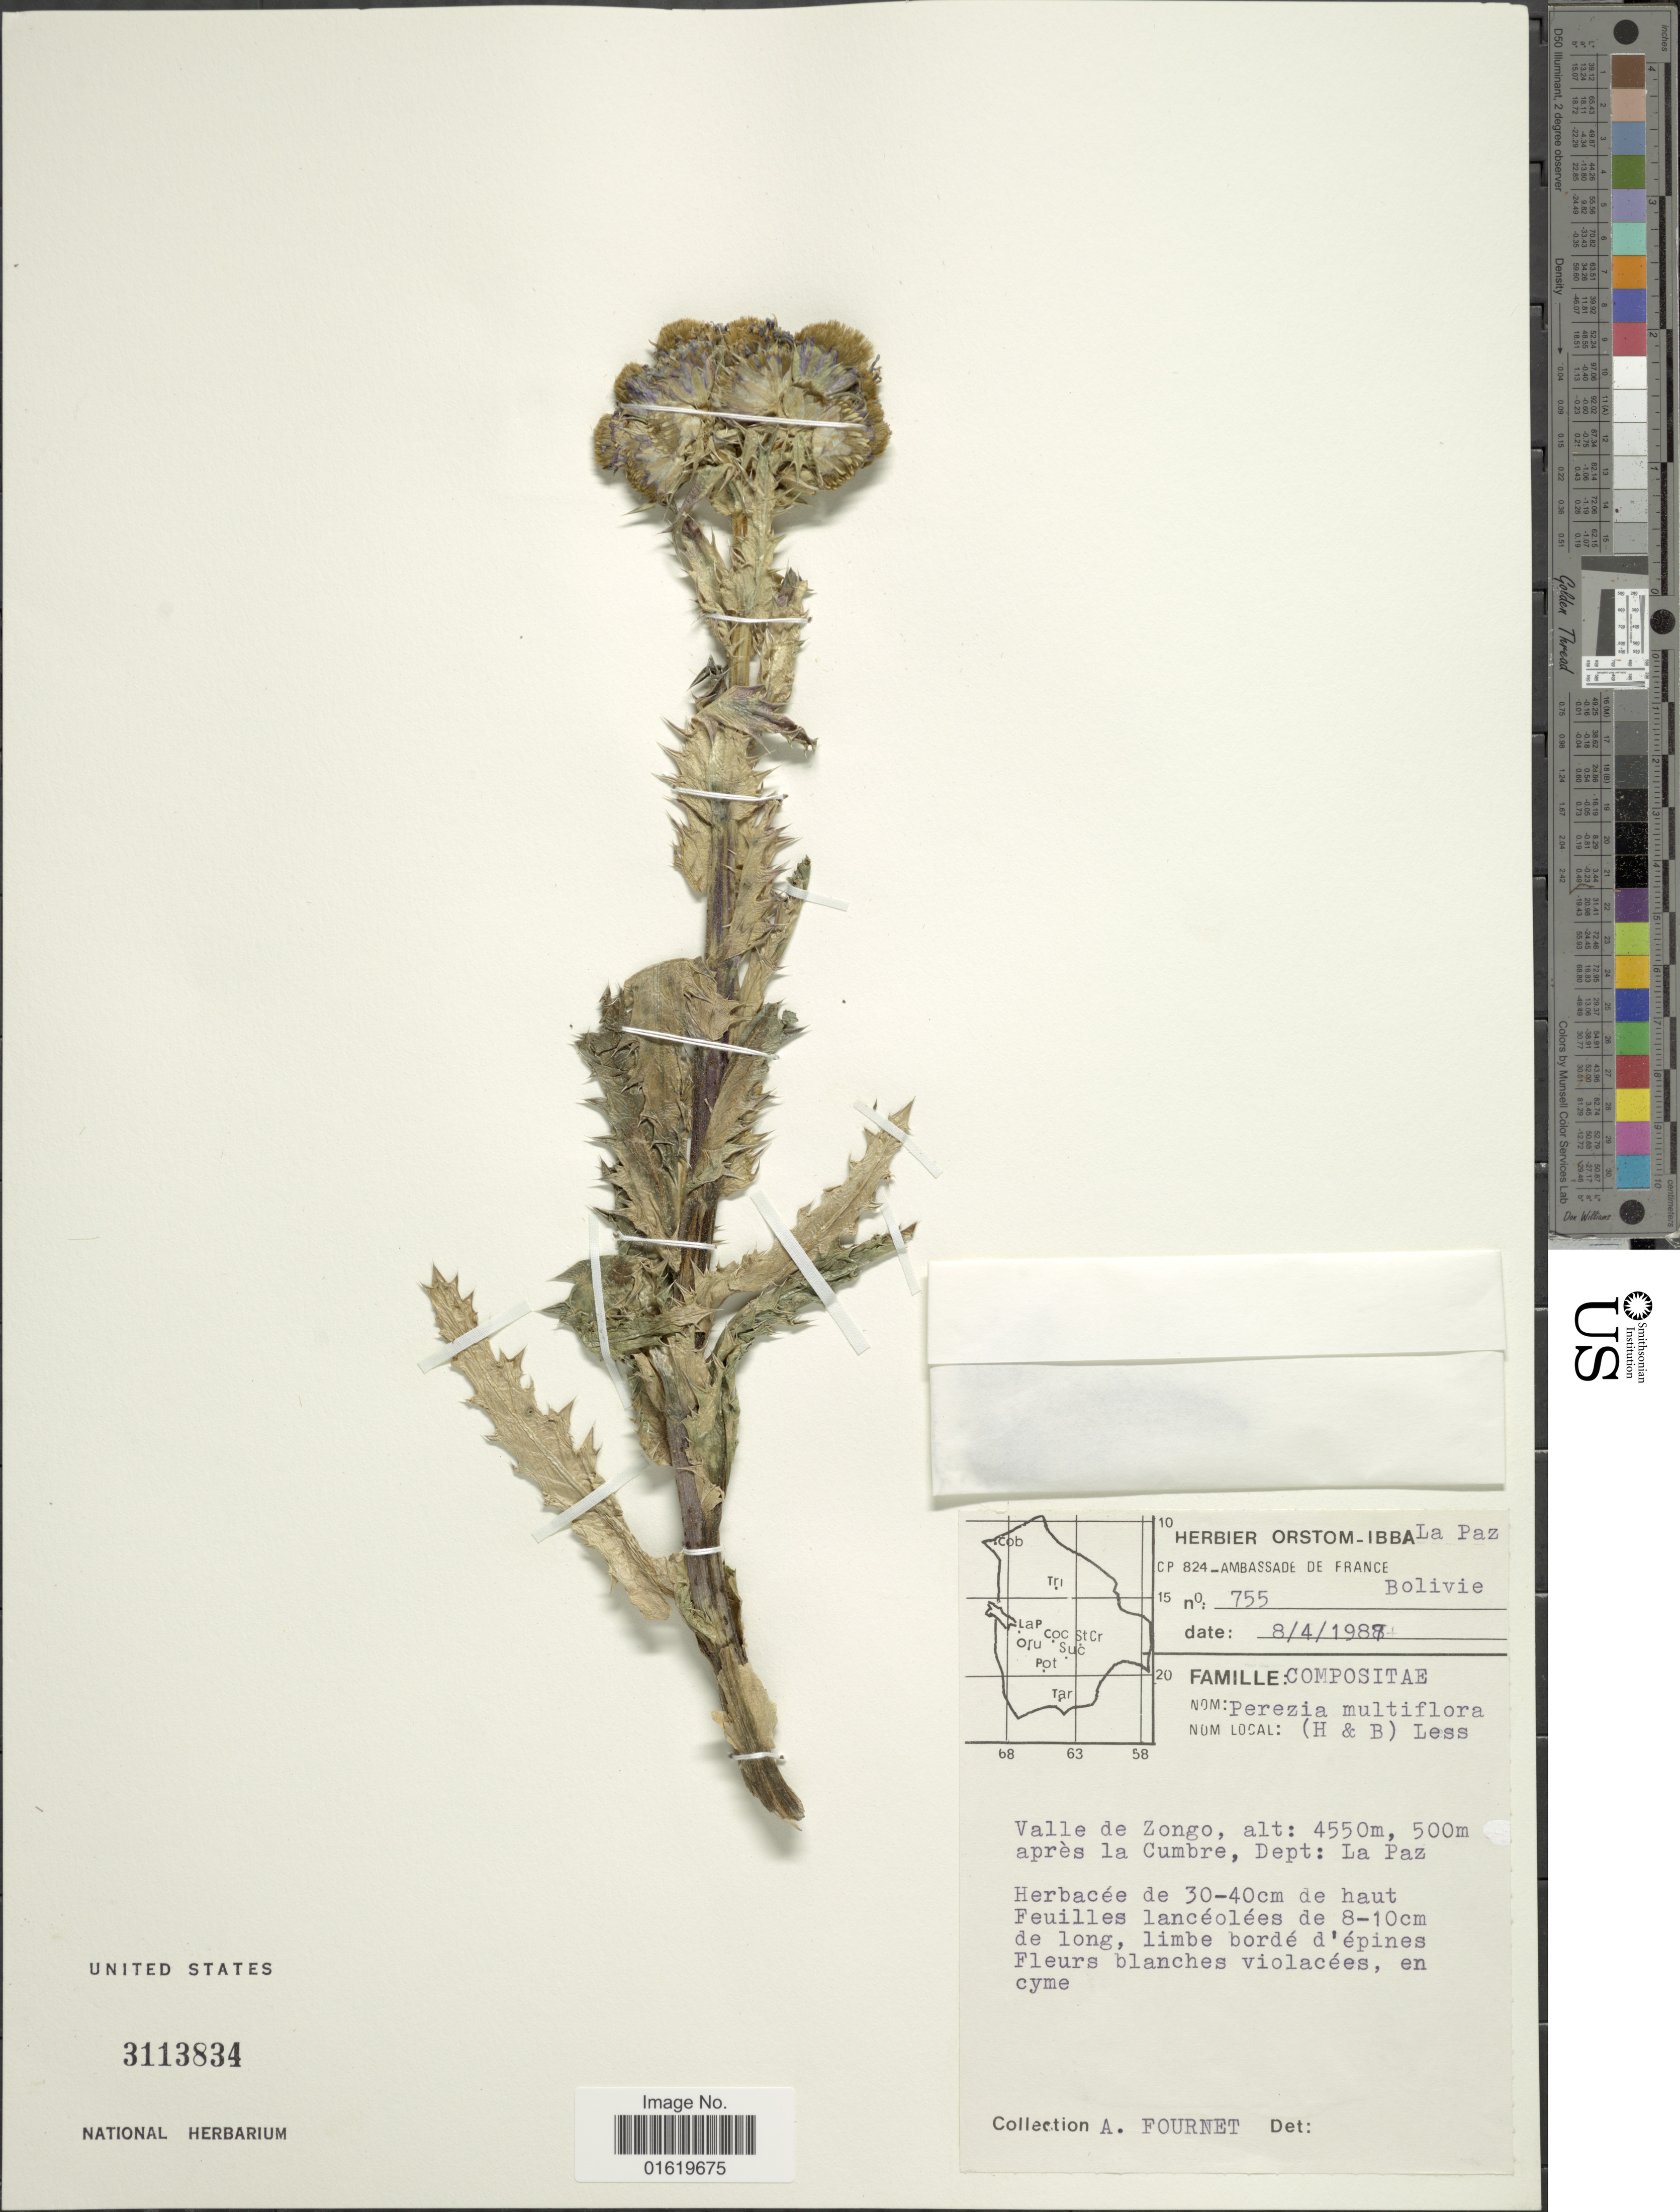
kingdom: Plantae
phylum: Tracheophyta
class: Magnoliopsida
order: Asterales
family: Asteraceae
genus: Perezia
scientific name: Perezia multiflora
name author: Less.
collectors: A. Fournet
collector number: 755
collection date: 1987-04-08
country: Bolivia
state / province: La Paz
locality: Valle de Zongo, après la Cumbre, Dept: La Paz.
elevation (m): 4550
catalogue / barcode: US 3113834